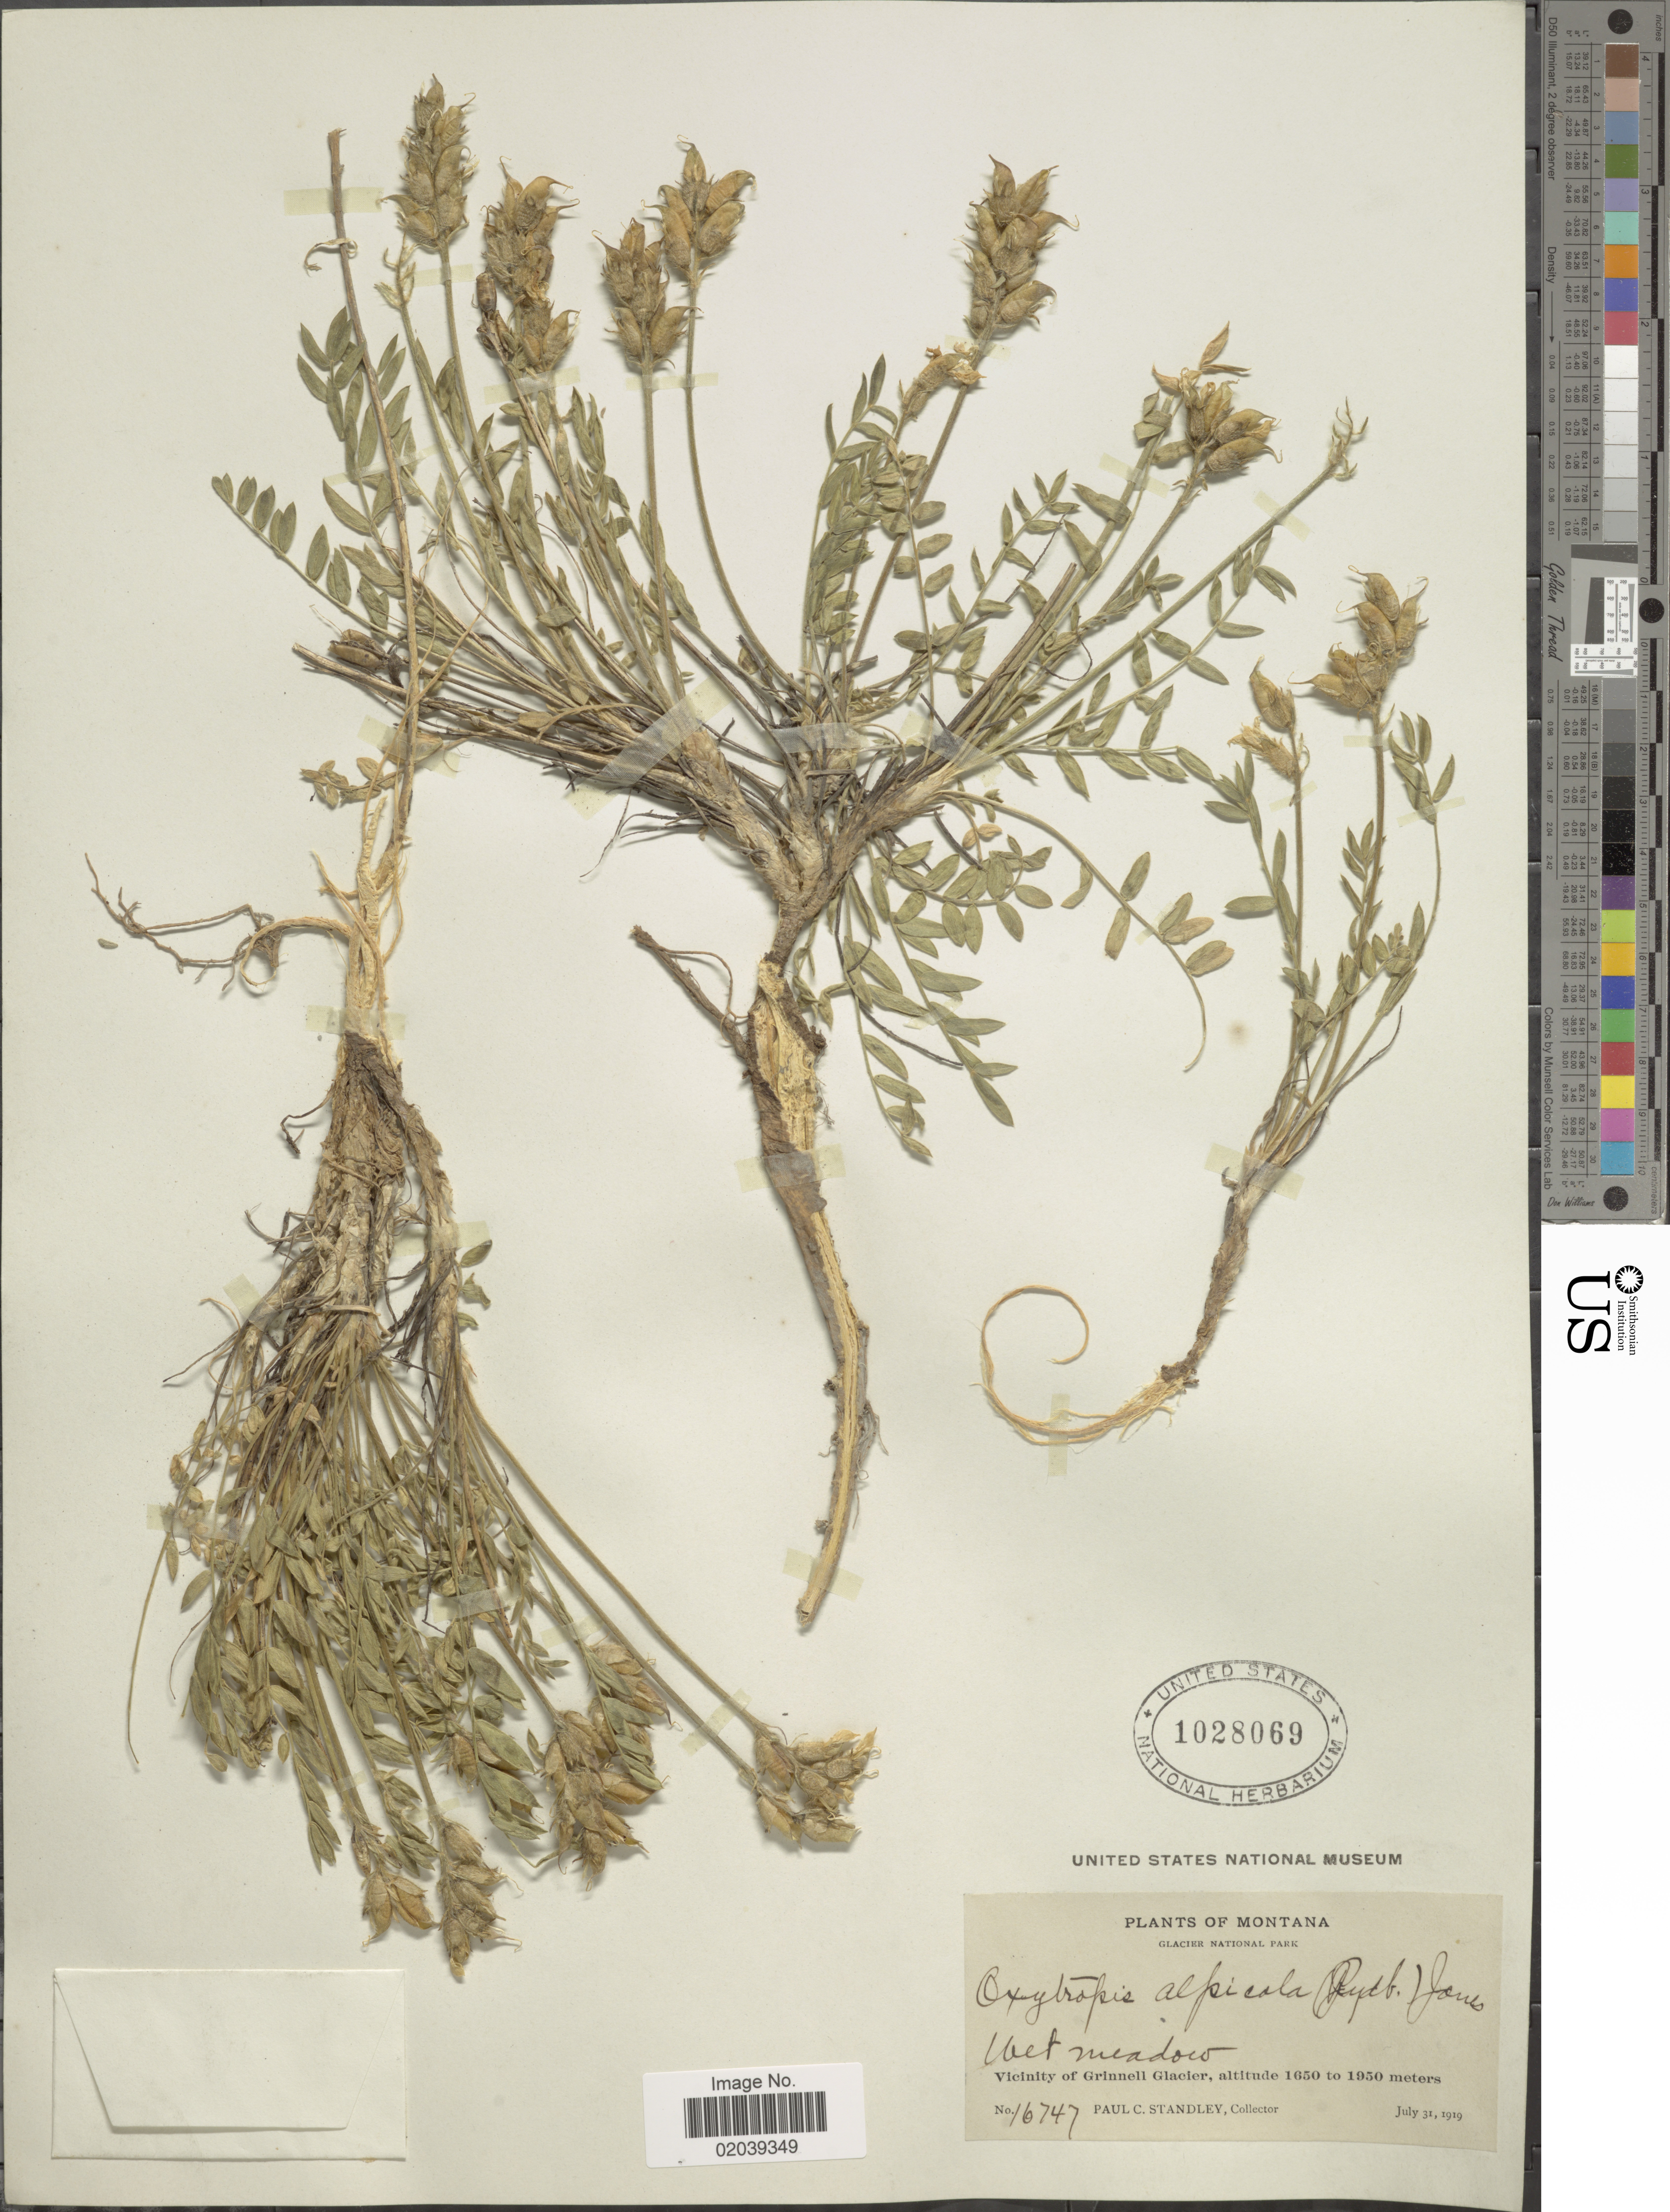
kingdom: Plantae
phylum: Tracheophyta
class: Magnoliopsida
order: Fabales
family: Fabaceae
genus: Oxytropis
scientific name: Oxytropis campestris var. cusickii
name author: (Greenm.) Barneby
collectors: P. C. Standley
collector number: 16747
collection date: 1919-07-31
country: United States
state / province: Montana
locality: Glacier National Park. Vicinity of Grinnell Glacier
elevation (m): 1650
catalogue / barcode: US 1028069